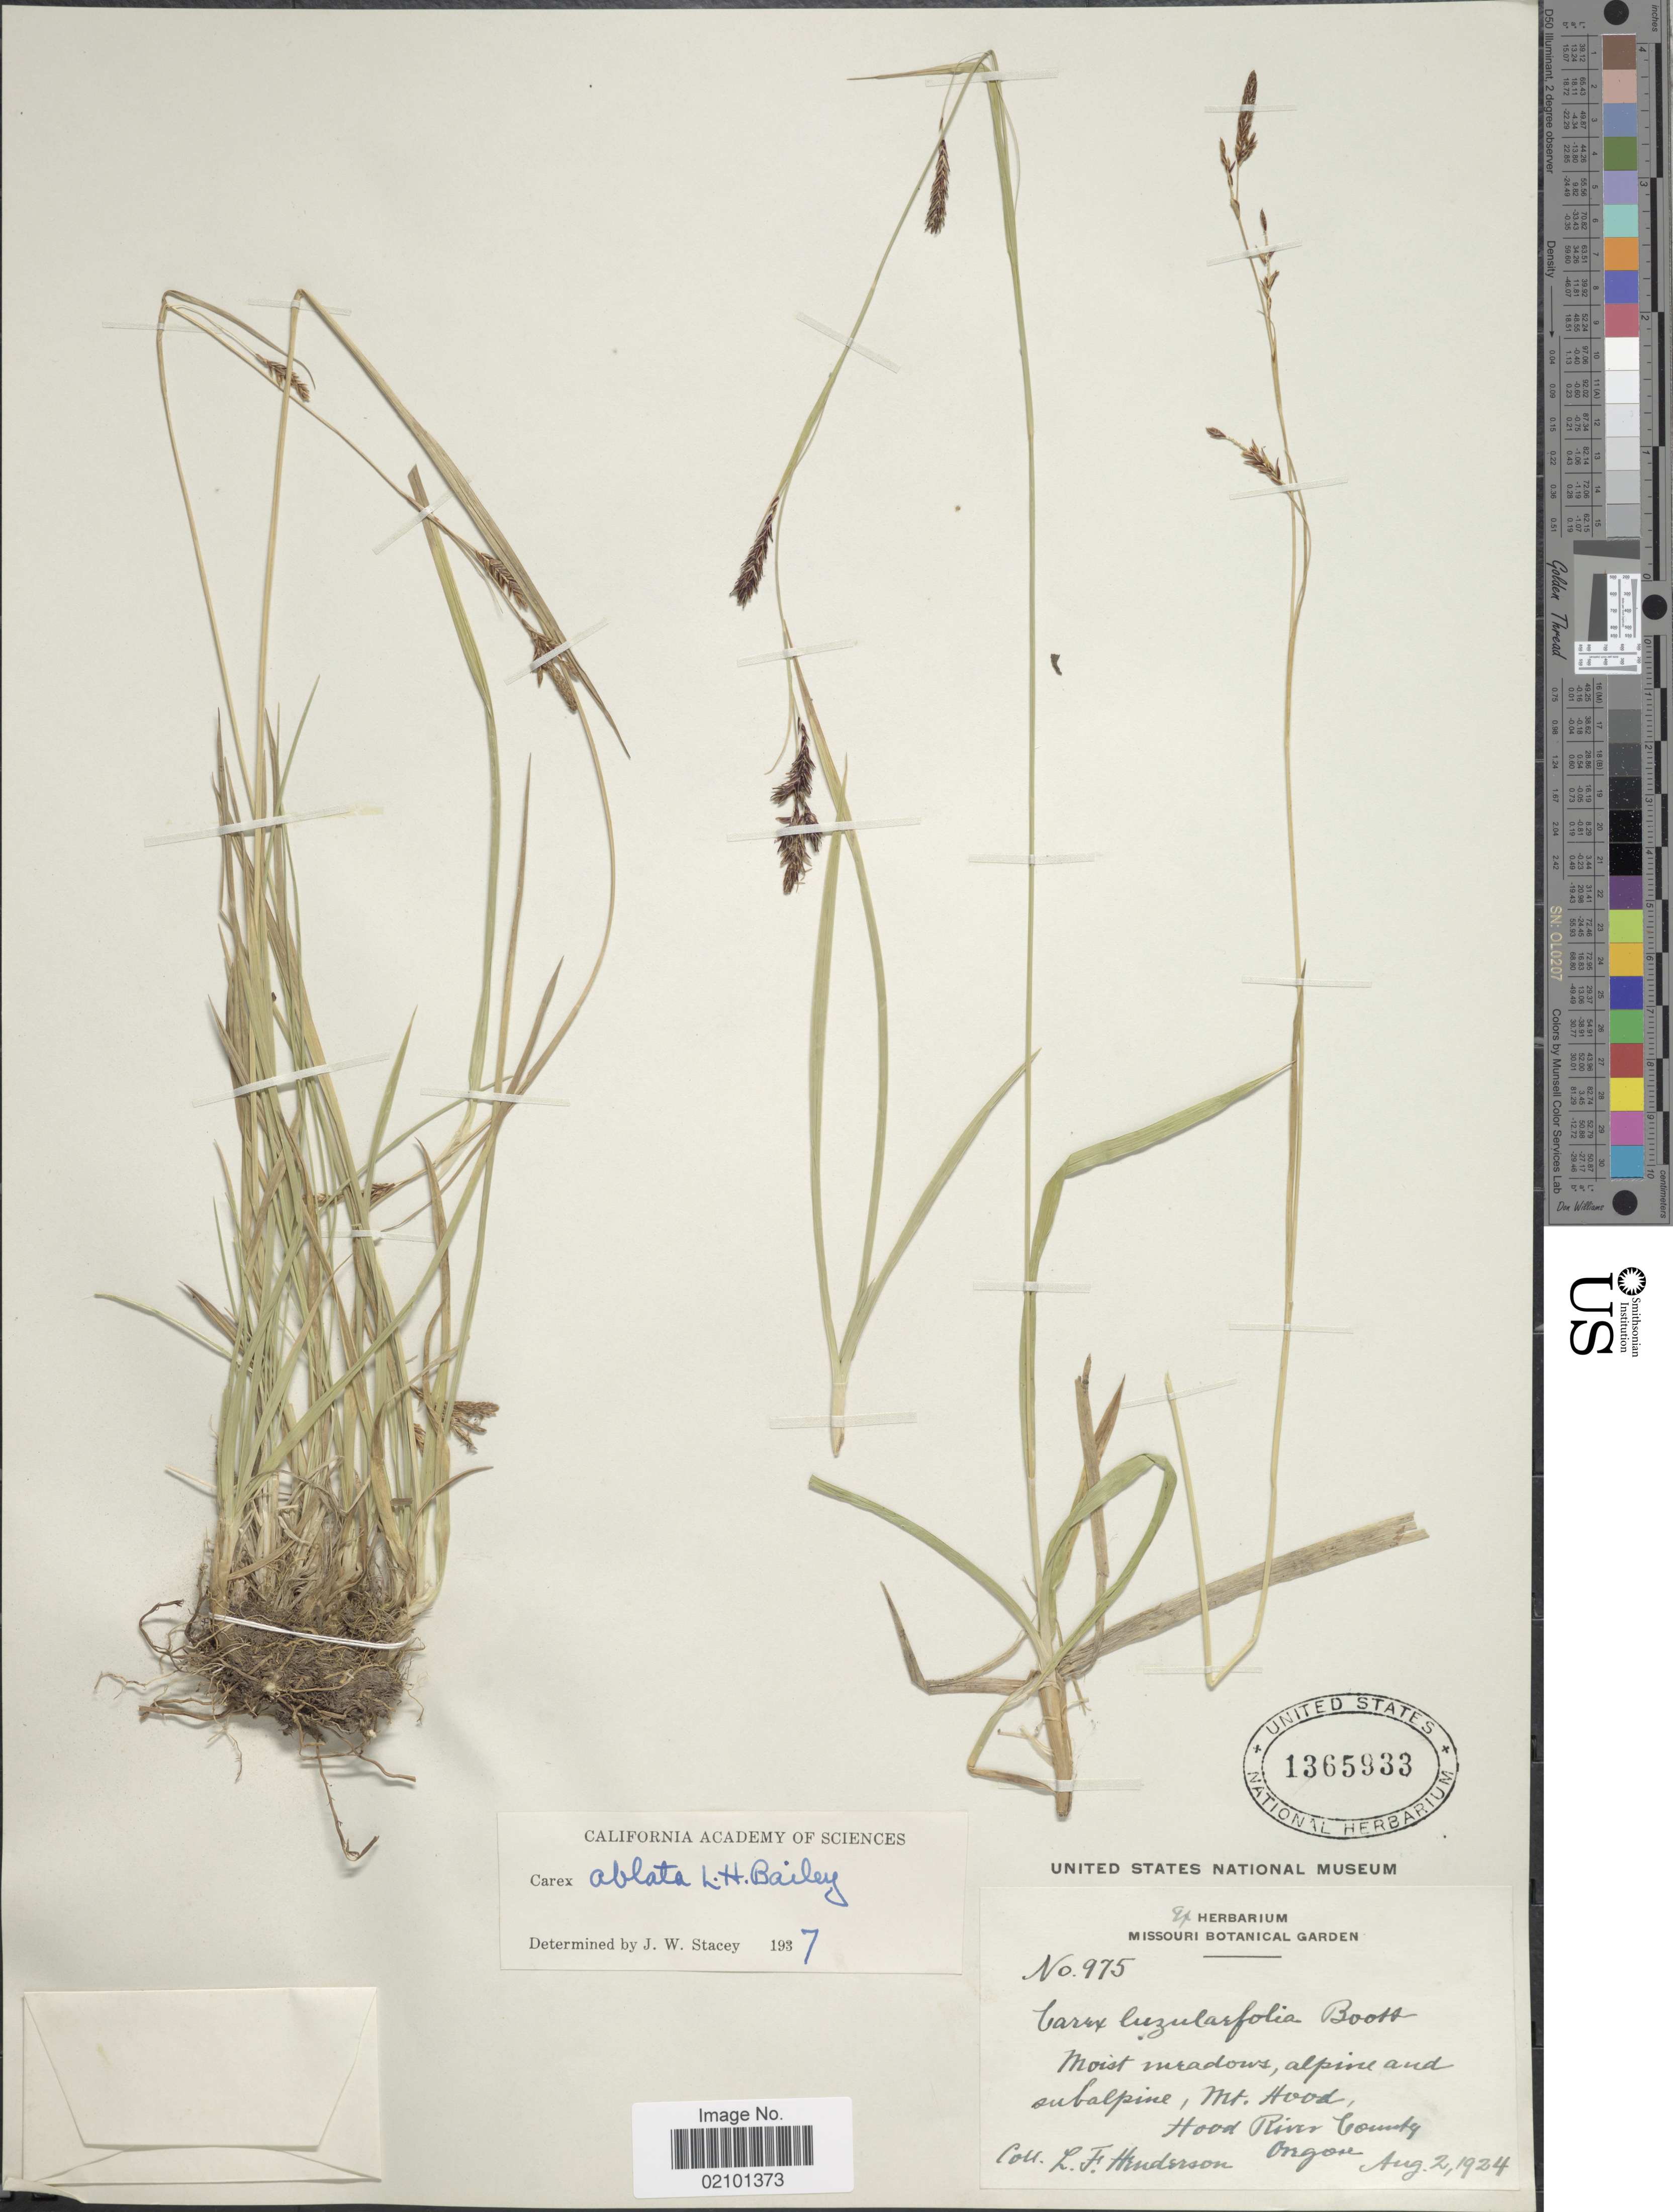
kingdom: Plantae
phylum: Tracheophyta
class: Liliopsida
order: Poales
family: Cyperaceae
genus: Carex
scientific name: Carex ablata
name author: L.H. Bailey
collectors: L. Henderson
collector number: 975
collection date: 1924-08-02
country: United States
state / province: Oregon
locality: Moist meadows, alpine and subalpine, Mt. Hood, Hood River County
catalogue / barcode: US 1365933